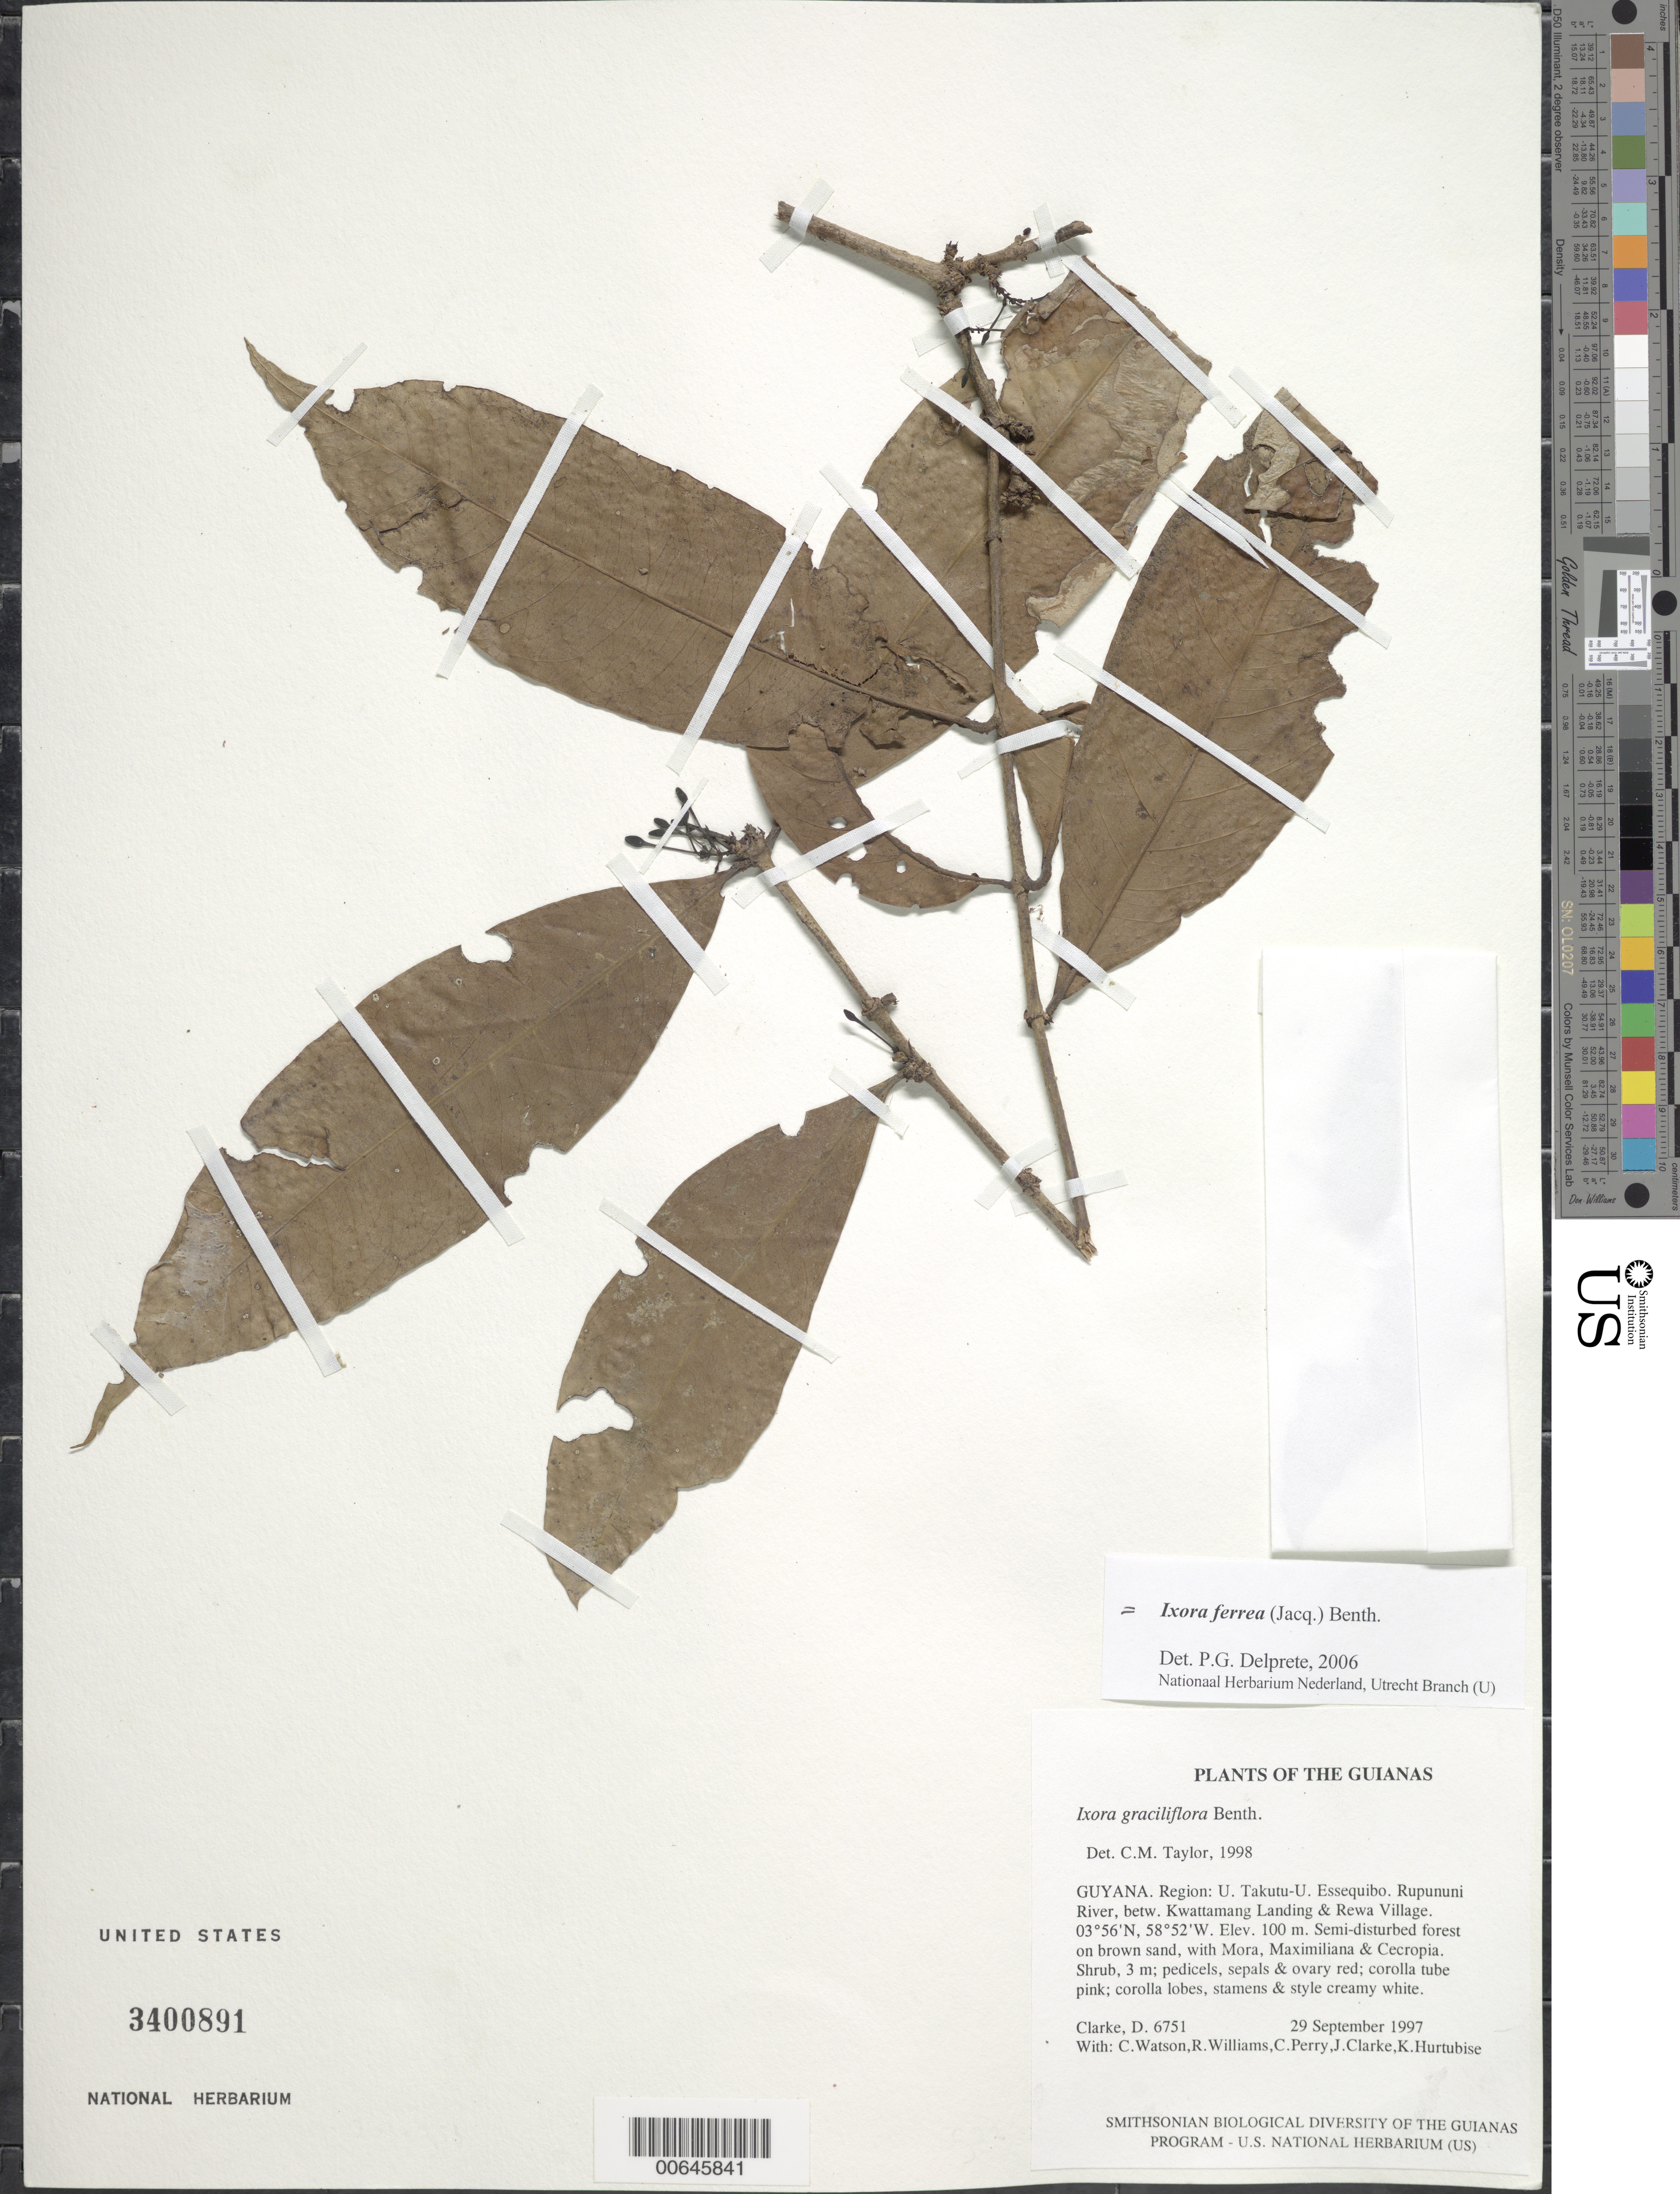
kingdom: Plantae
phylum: Tracheophyta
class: Magnoliopsida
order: Gentianales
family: Rubiaceae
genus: Ixora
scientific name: Ixora ferrea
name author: (Jacq.) Benth.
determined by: Delprete, P. G., Herb. de Guyane Cay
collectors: H. D. Clarke, C. Watson, R. Williams, C. Perry, J. Clarke & K. Hurtubise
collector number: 6751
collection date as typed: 29 September 1997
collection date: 1997-09-29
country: Guyana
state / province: U. Takutu-U. Essequibo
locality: Rupununi River, betw. Kwattamang Landing & Rewa Village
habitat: Semi-disturbed forest on brown sand, with Mora, Maximiliana & Cecropia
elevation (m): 100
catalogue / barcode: US 3400891